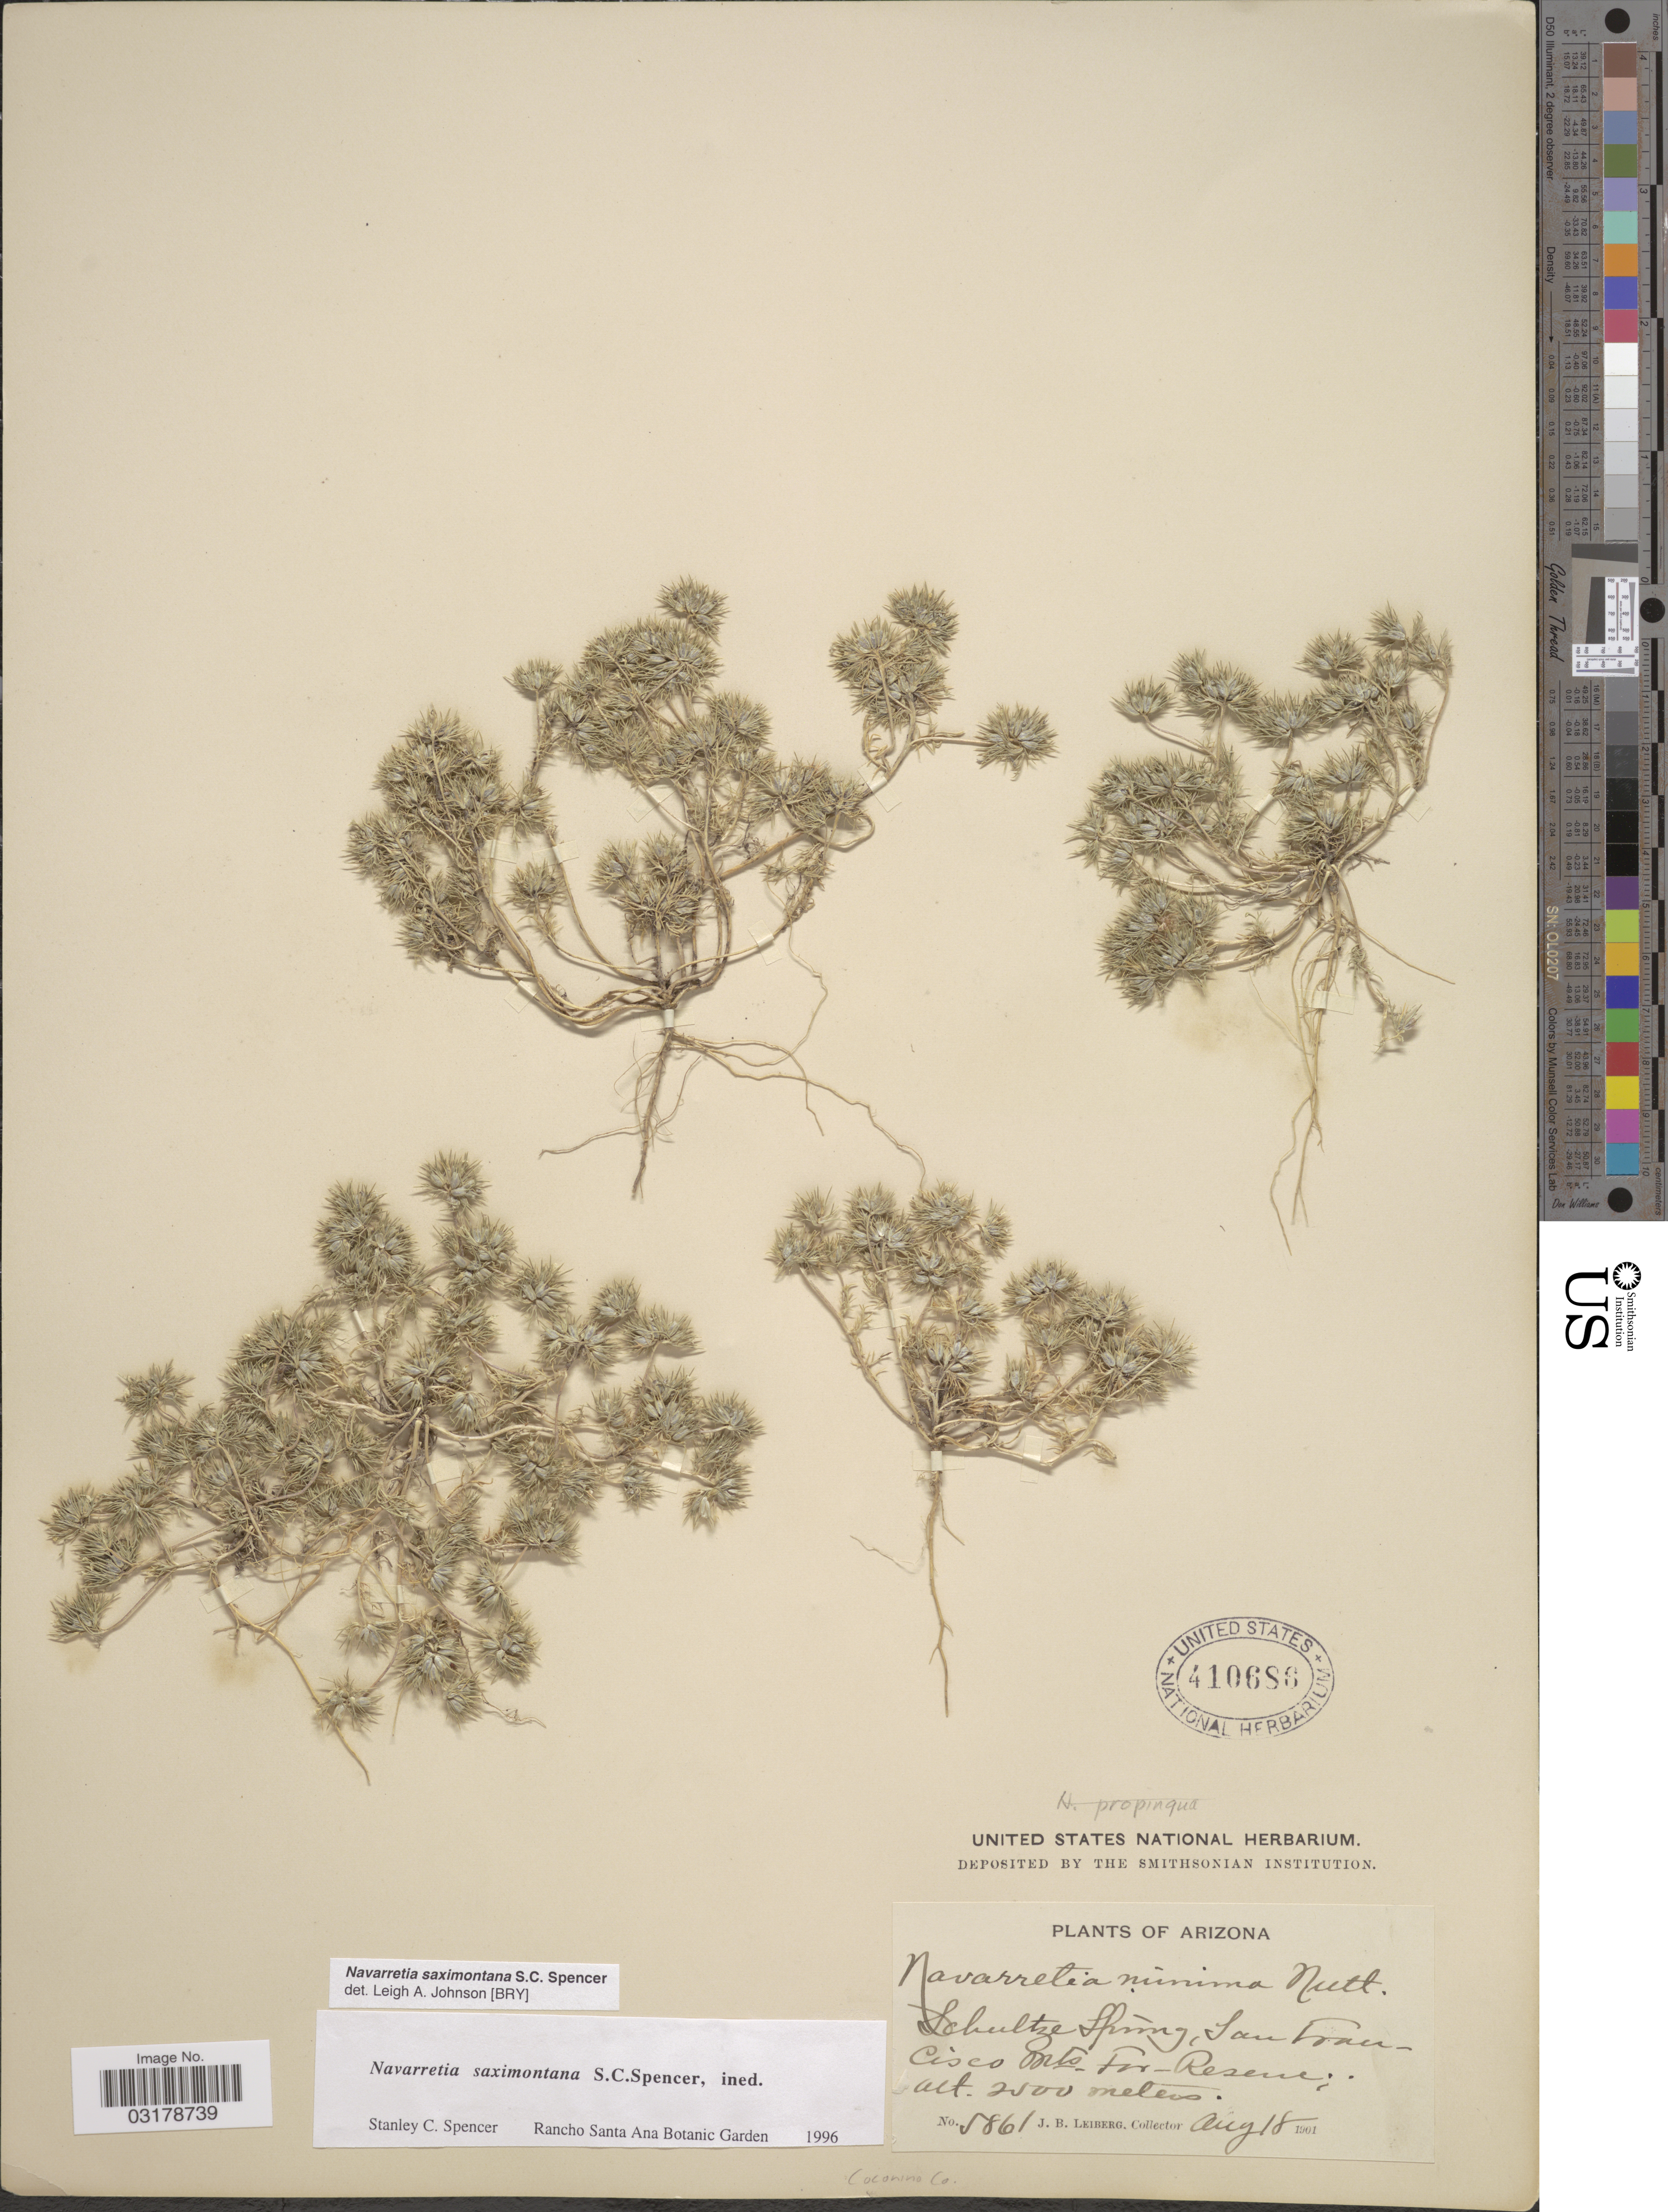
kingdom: Plantae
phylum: Tracheophyta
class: Magnoliopsida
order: Ericales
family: Polemoniaceae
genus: Navarretia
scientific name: Navarretia saximontana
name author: S.C. Spencer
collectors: J. B. Leiberg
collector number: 5861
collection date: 1901-08-18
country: United States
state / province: Arizona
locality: Schultze Springs, San Francisco Mts. For-Reserve. Coconino Co.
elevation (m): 2500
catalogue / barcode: US 410686